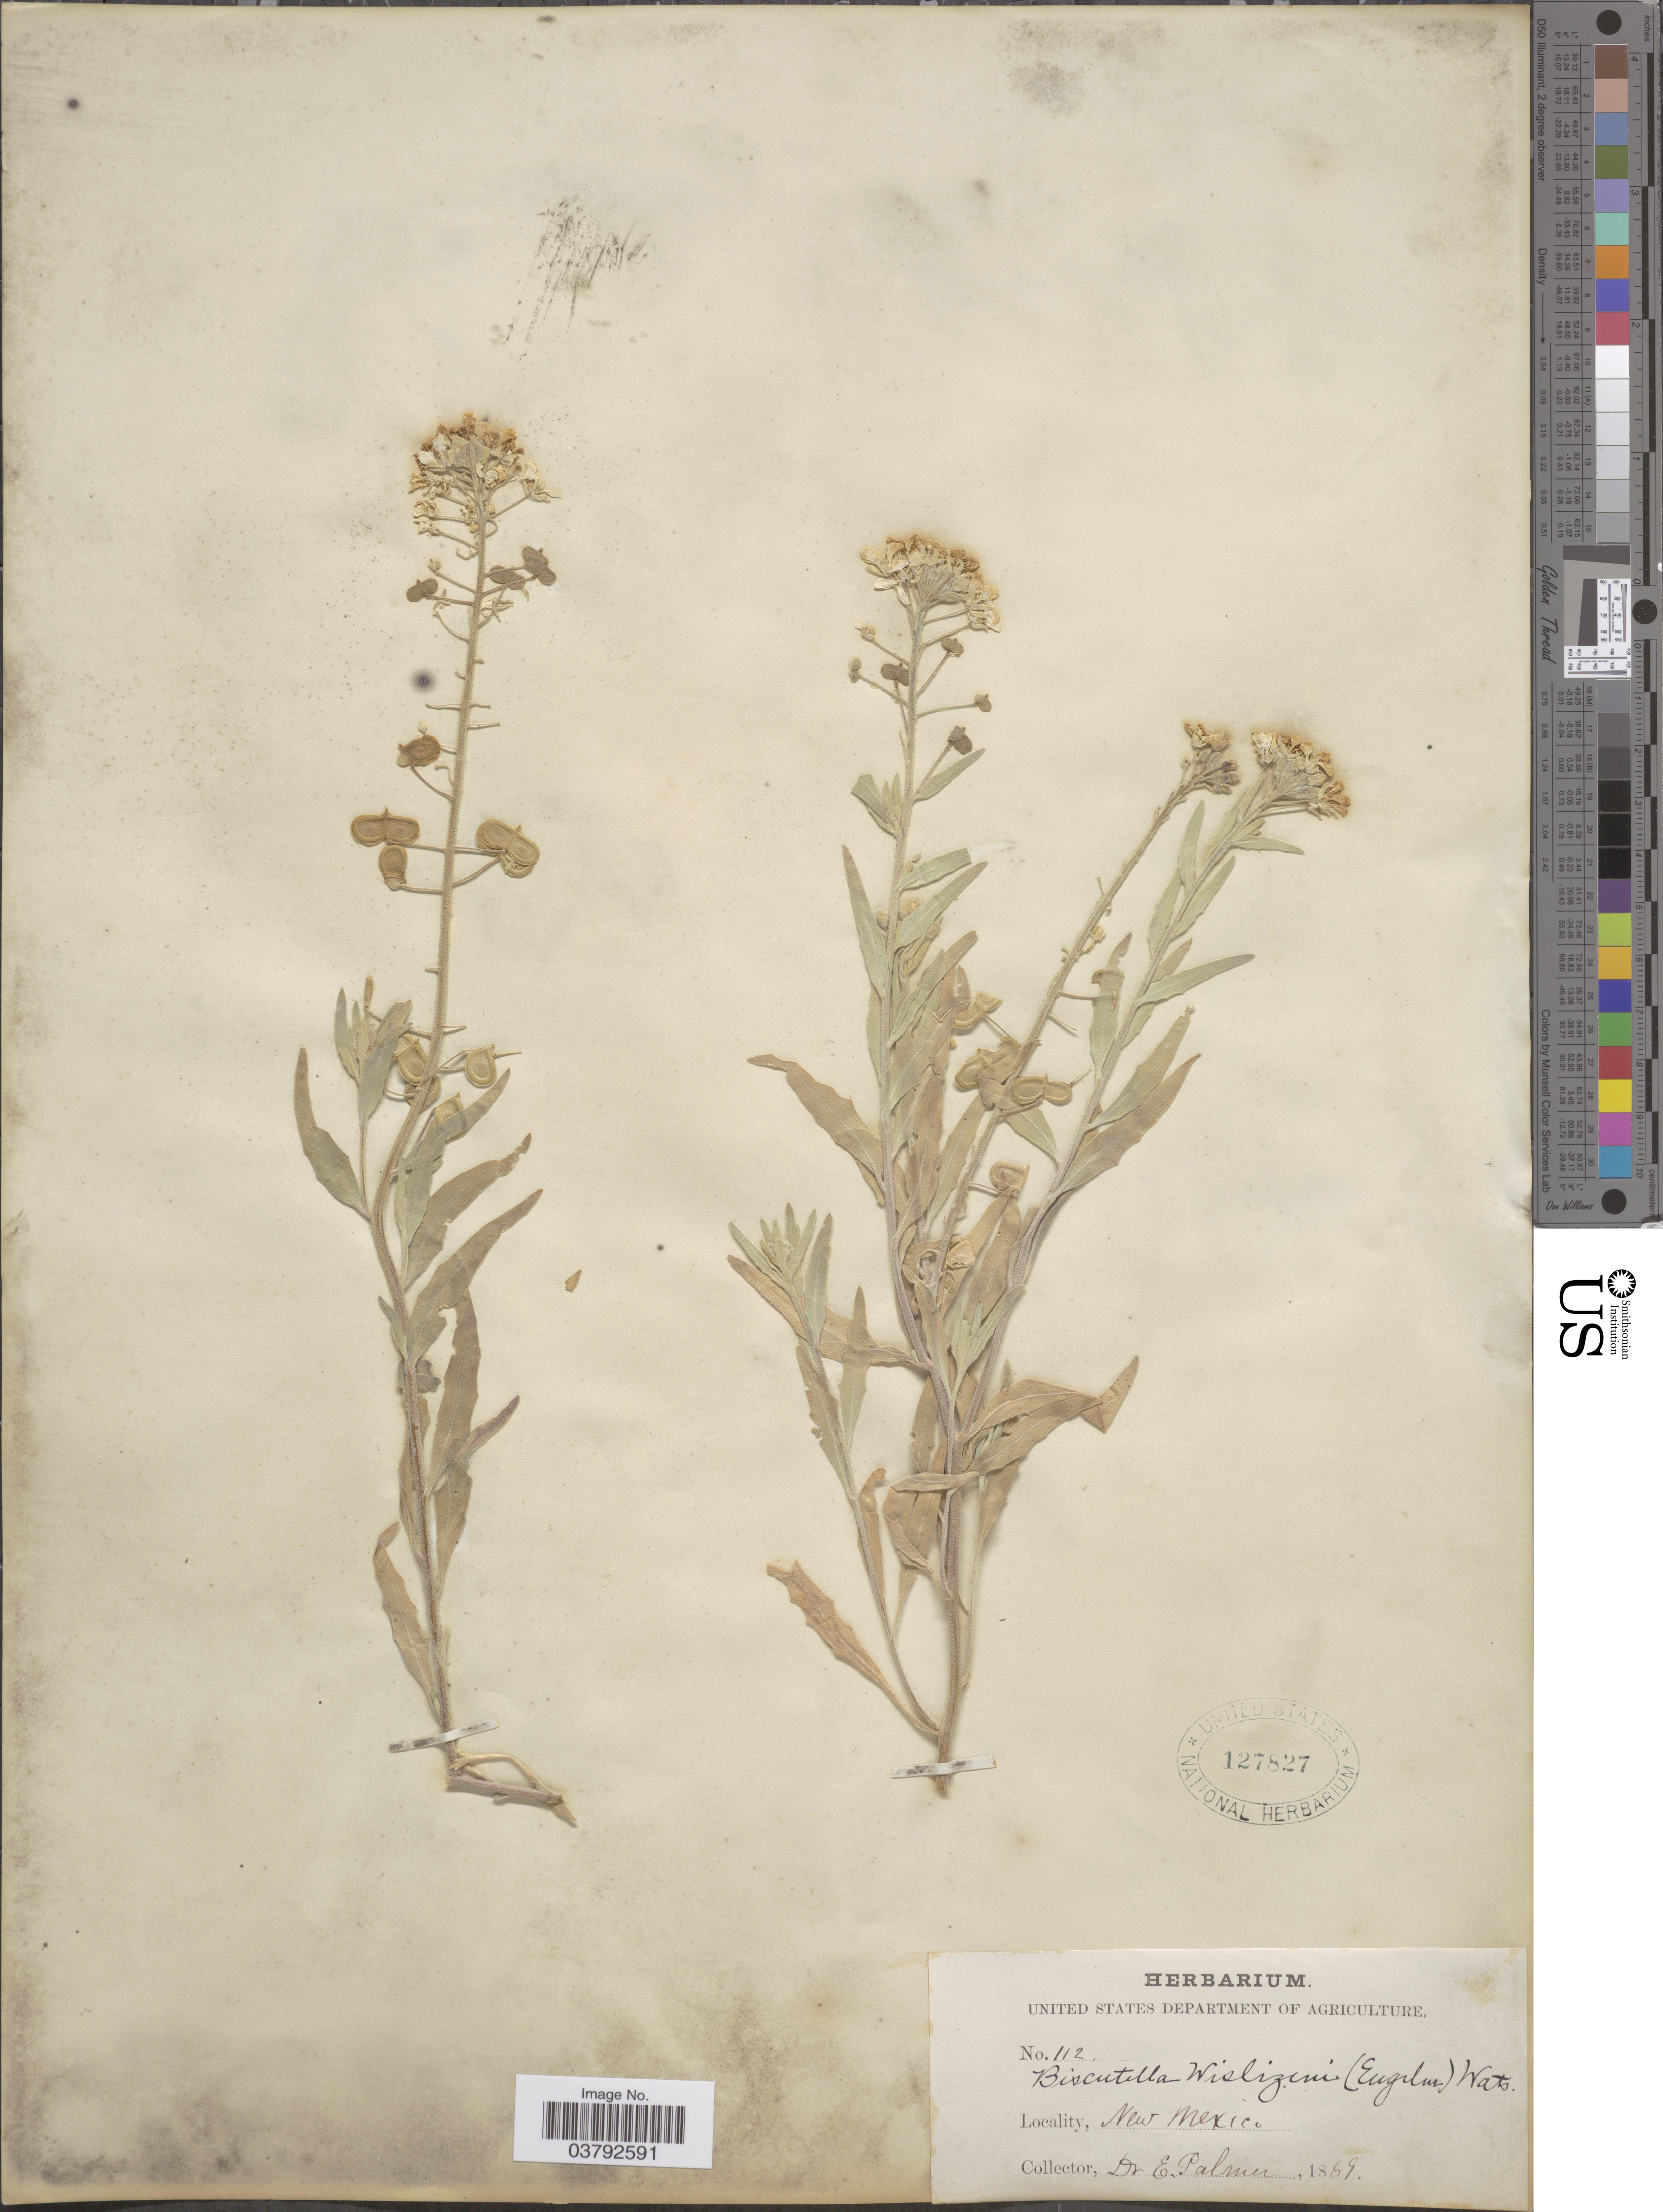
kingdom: Plantae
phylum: Tracheophyta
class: Magnoliopsida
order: Brassicales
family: Brassicaceae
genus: Dithyrea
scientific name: Dithyrea wislizeni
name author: Engelm.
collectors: E. Palmer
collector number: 112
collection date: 1869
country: United States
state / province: New Mexico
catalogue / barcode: US 127827